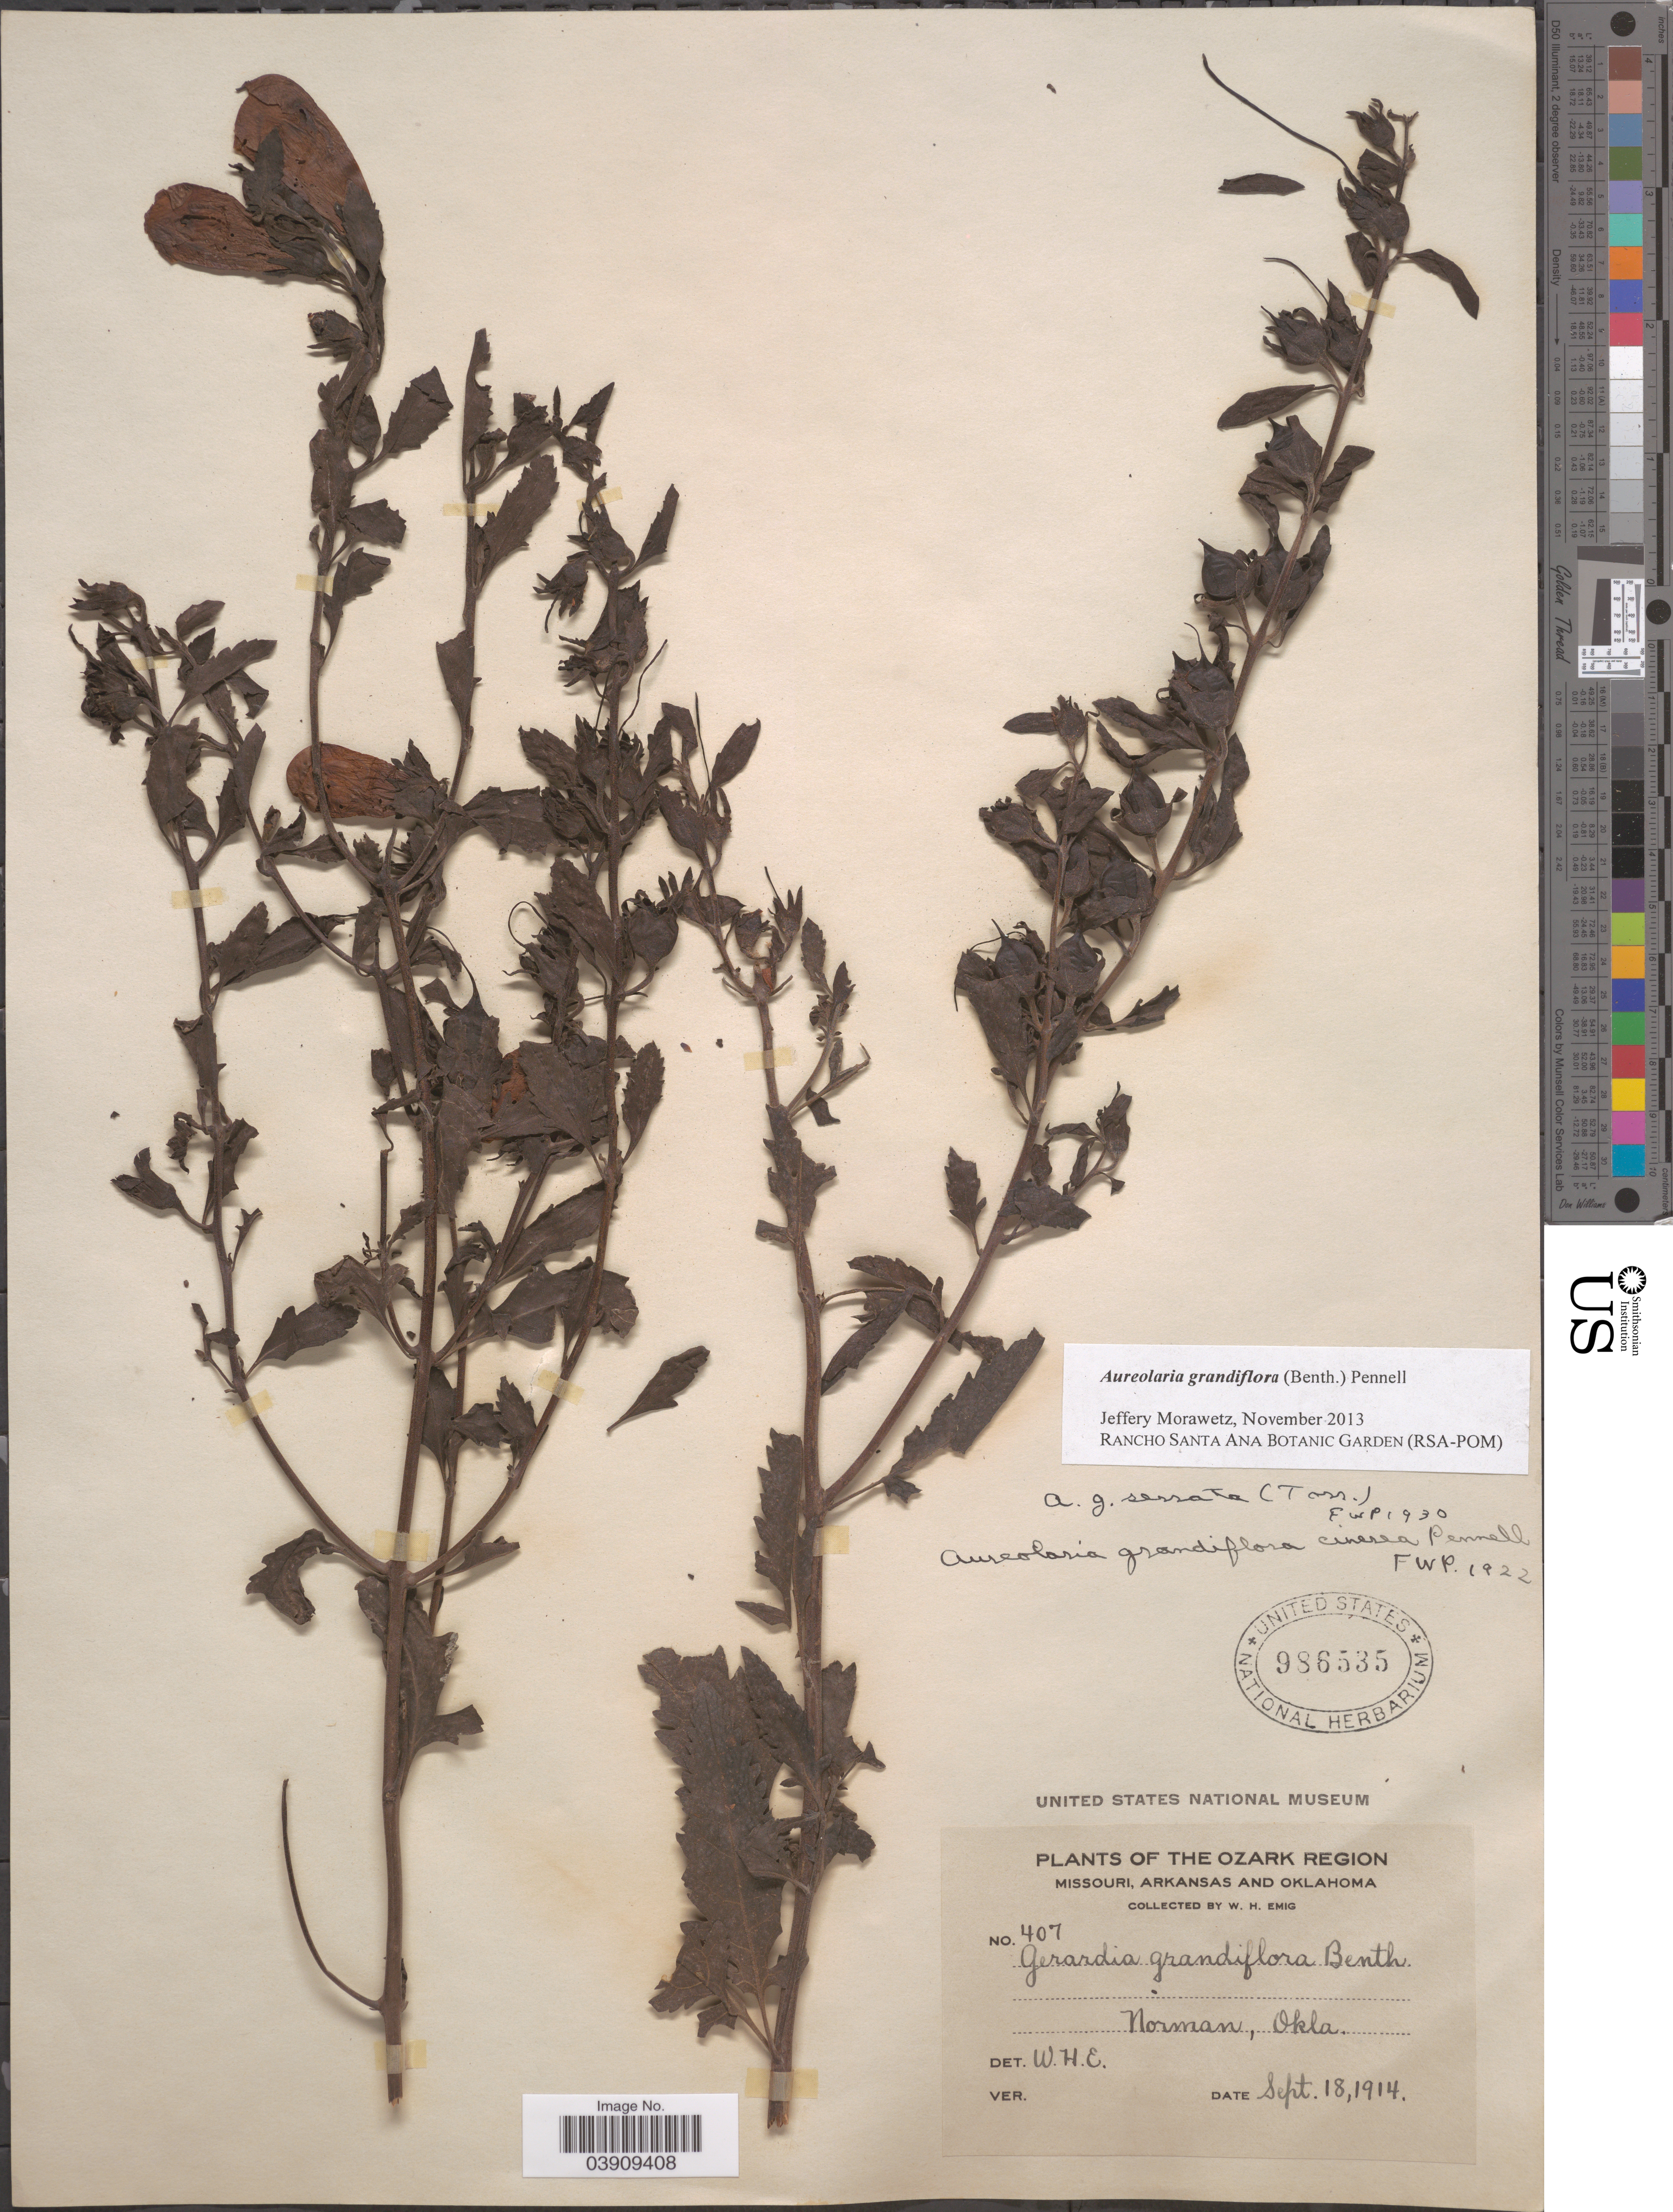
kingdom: Plantae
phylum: Tracheophyta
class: Magnoliopsida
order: Lamiales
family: Orobanchaceae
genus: Aureolaria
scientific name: Aureolaria grandiflora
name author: (Benth.) Pennell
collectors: W. H. Emig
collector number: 407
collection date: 1914-09-18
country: United States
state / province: Oklahoma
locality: The Ozark Region. Norman.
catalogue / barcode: US 986535